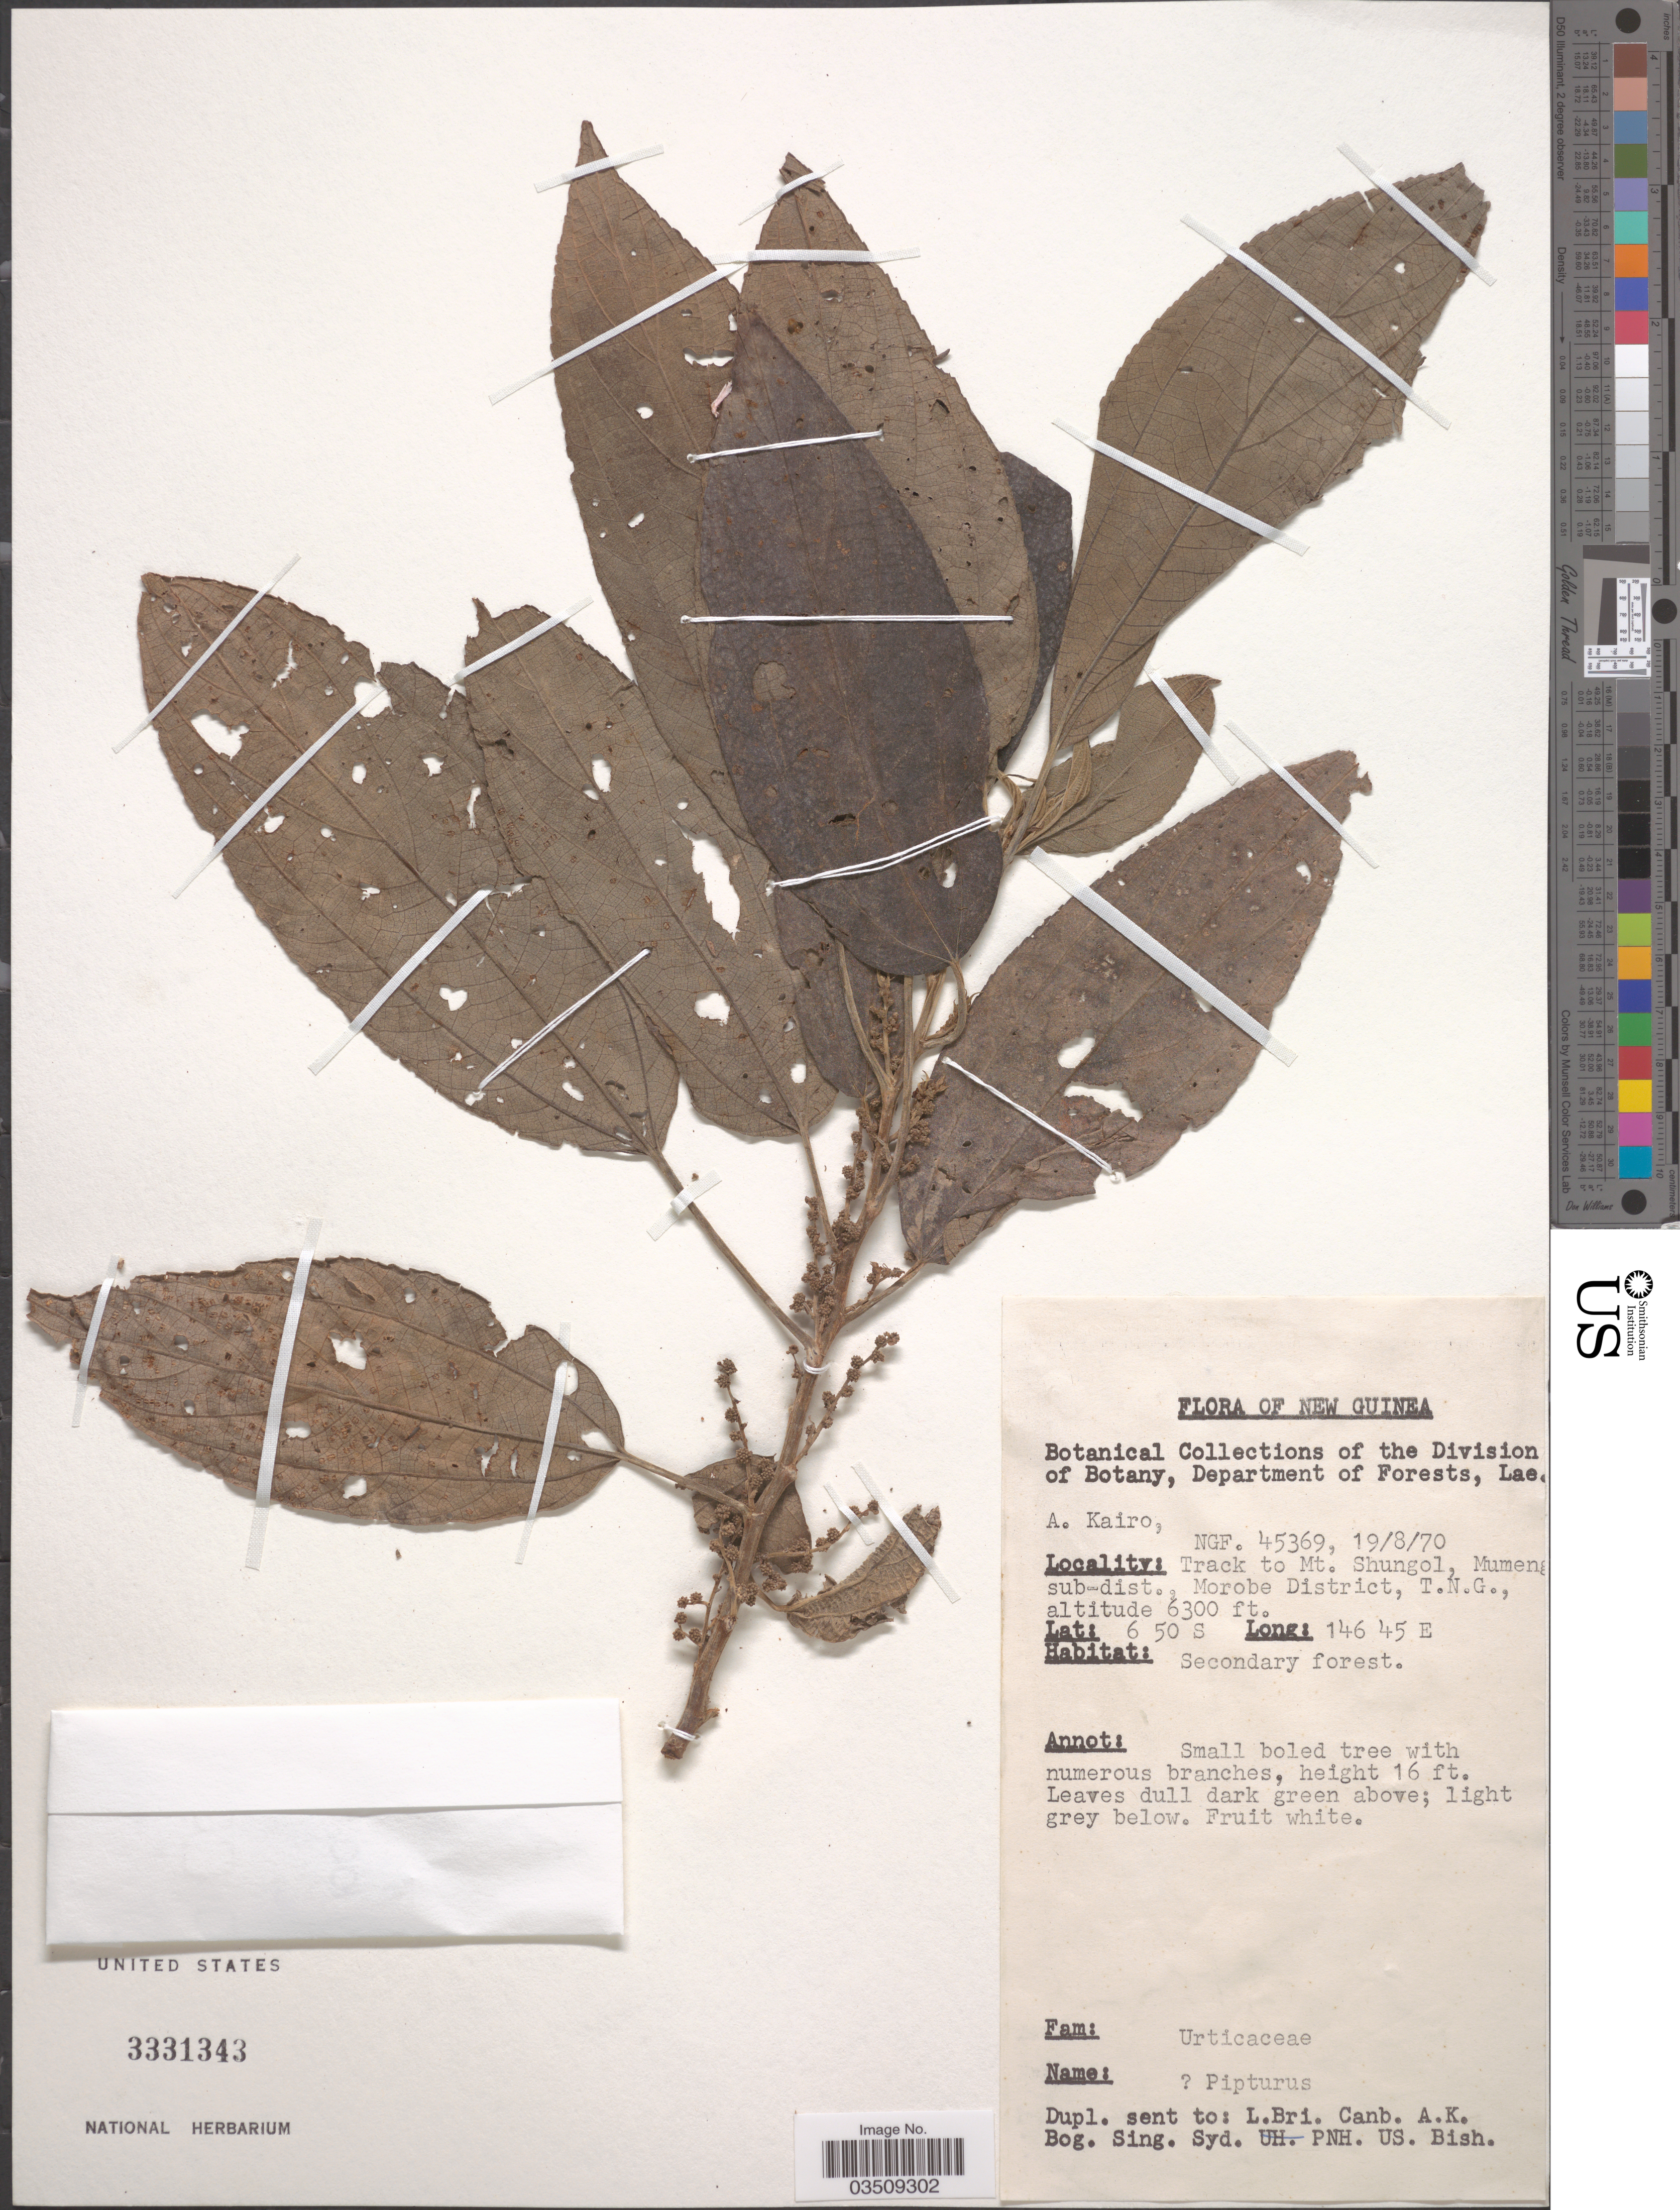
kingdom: Plantae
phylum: Tracheophyta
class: Magnoliopsida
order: Rosales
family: Urticaceae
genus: Pipturus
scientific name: Pipturus sp.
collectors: A. Kairo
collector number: NGF 45369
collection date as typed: Transcribed d/m/y: 19/8/70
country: Papua New Guinea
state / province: Morobe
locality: Track to Mt. Shungol, Mumeng sub-dist., Morobe District, T.N.G.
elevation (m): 1920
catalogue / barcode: US 3331343